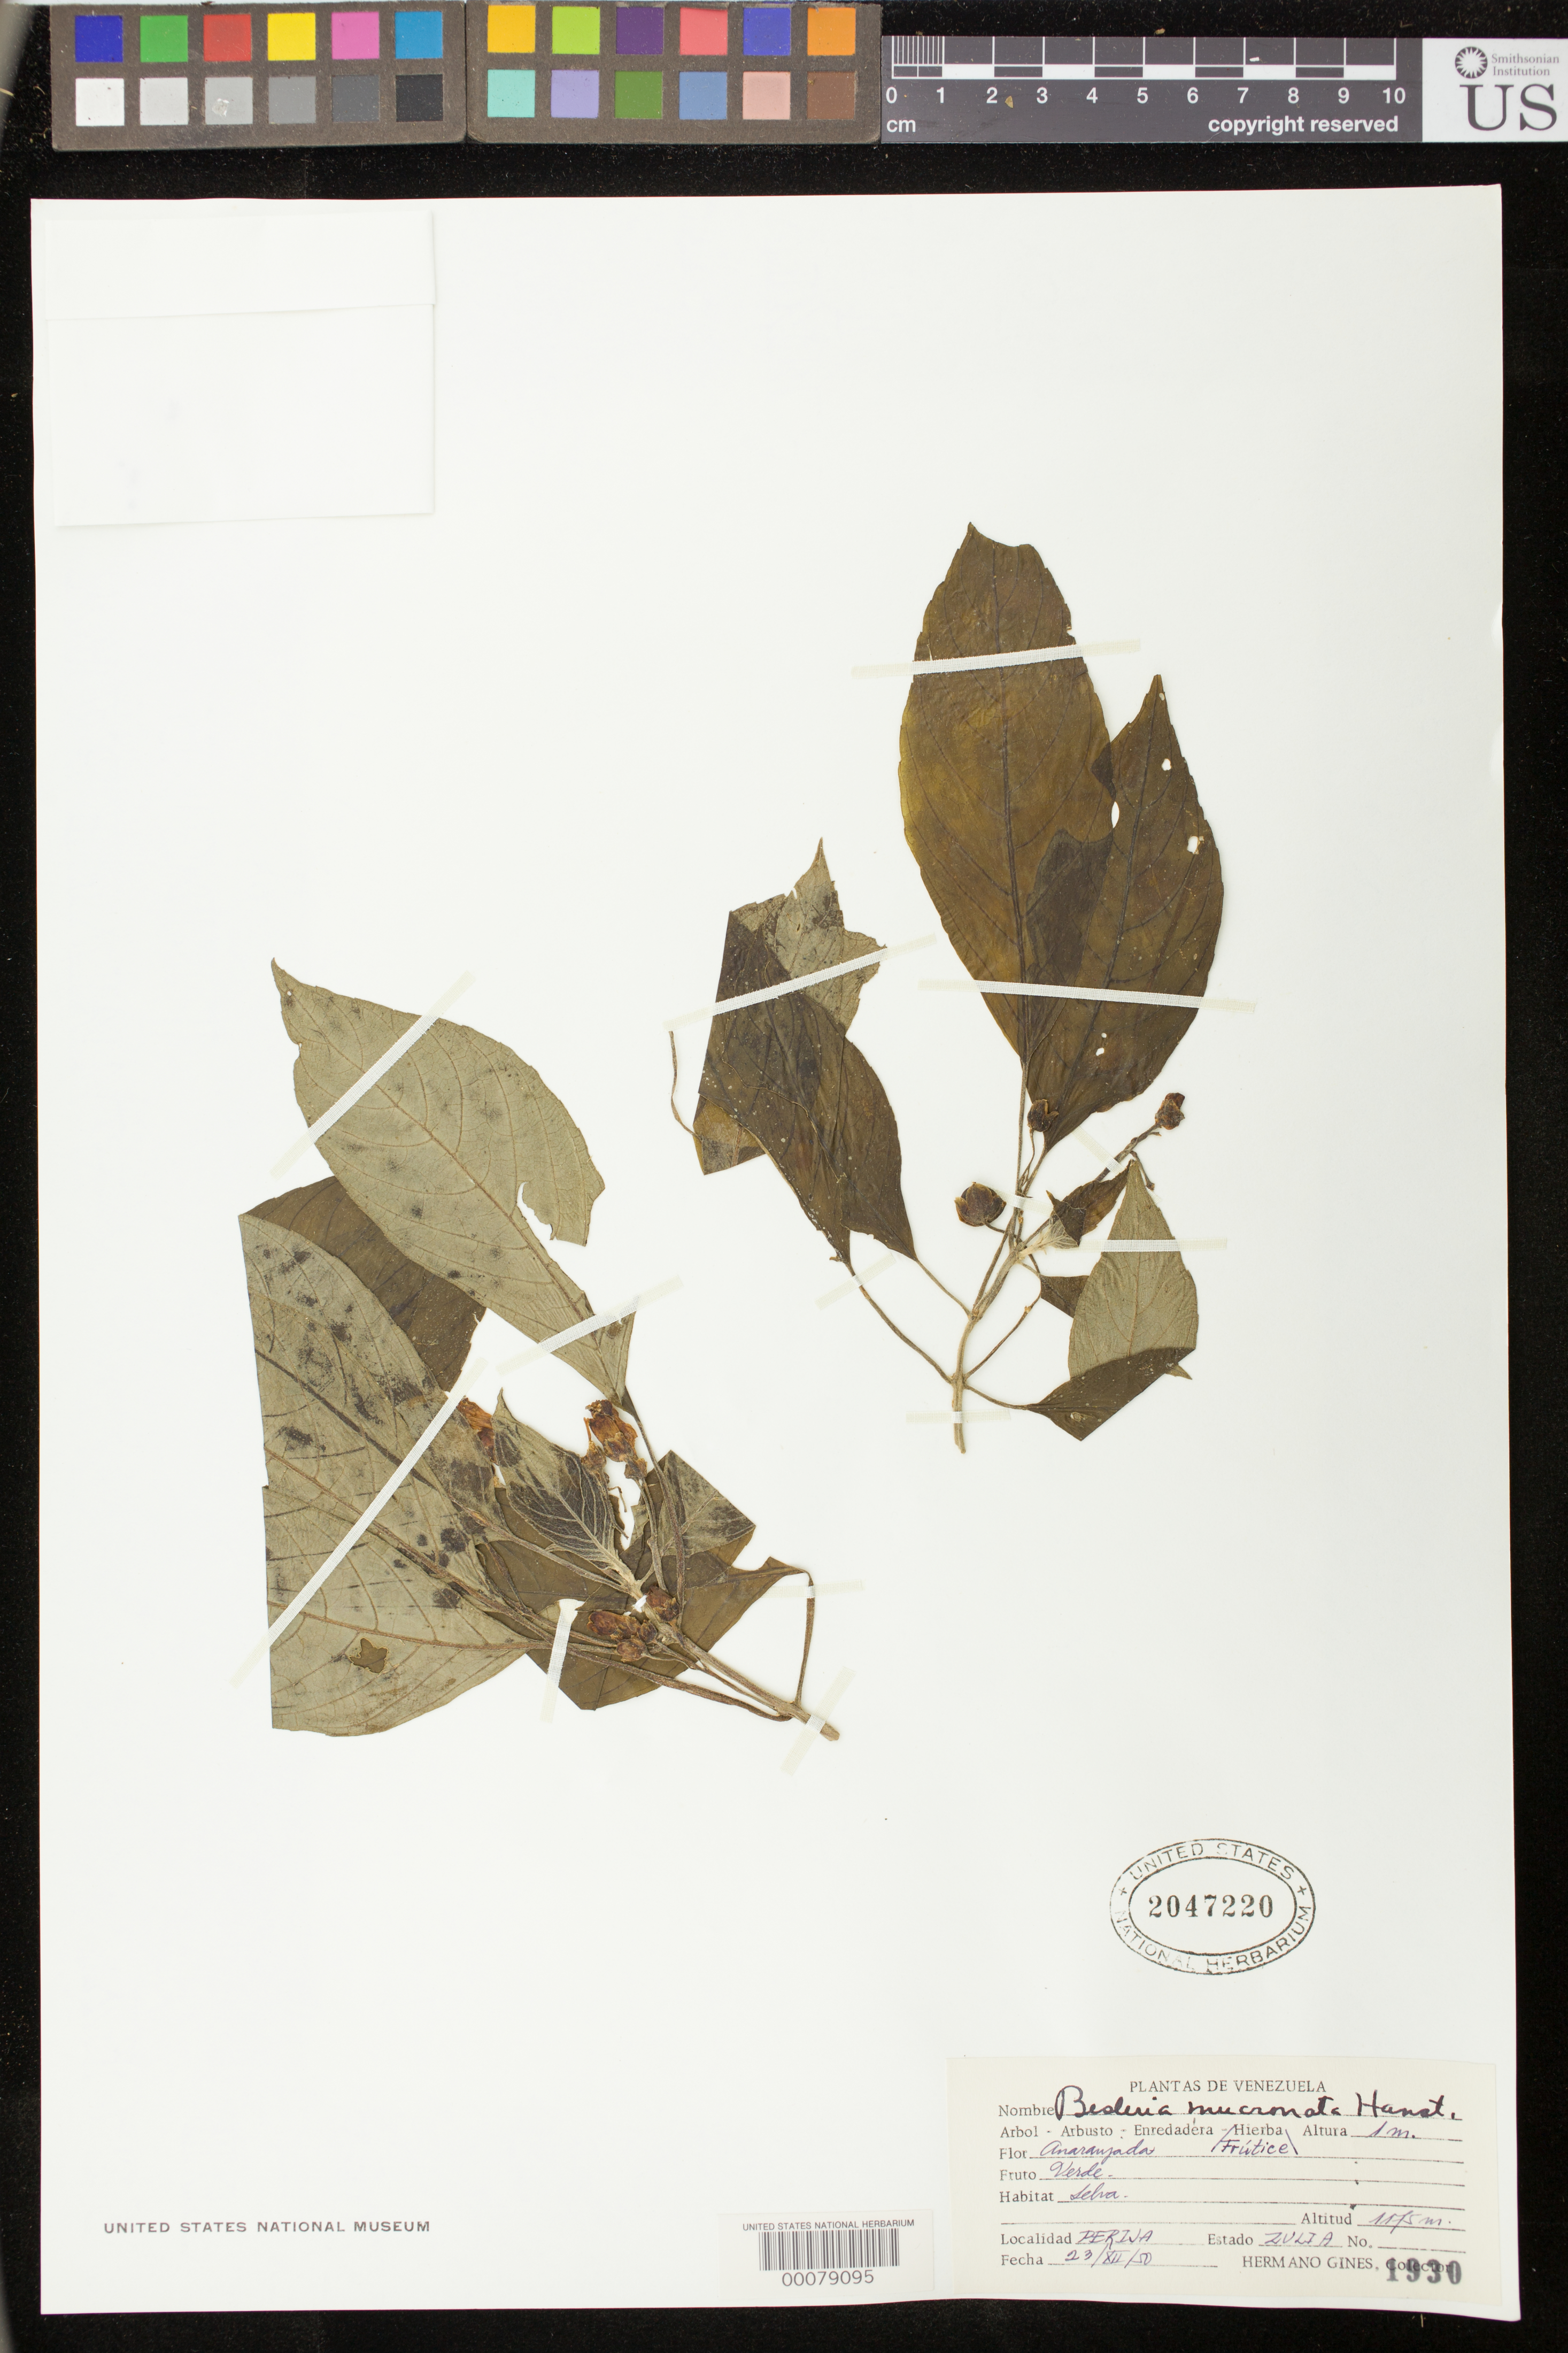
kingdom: Plantae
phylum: Tracheophyta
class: Magnoliopsida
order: Lamiales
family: Gesneriaceae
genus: Besleria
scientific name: Besleria mucronata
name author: Hanst.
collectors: Bro. Gines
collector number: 1930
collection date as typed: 23 Dec 1950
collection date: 1950-12-23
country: Venezuela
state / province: Zulia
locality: Perija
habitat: Forest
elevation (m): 1175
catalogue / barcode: US 2047220